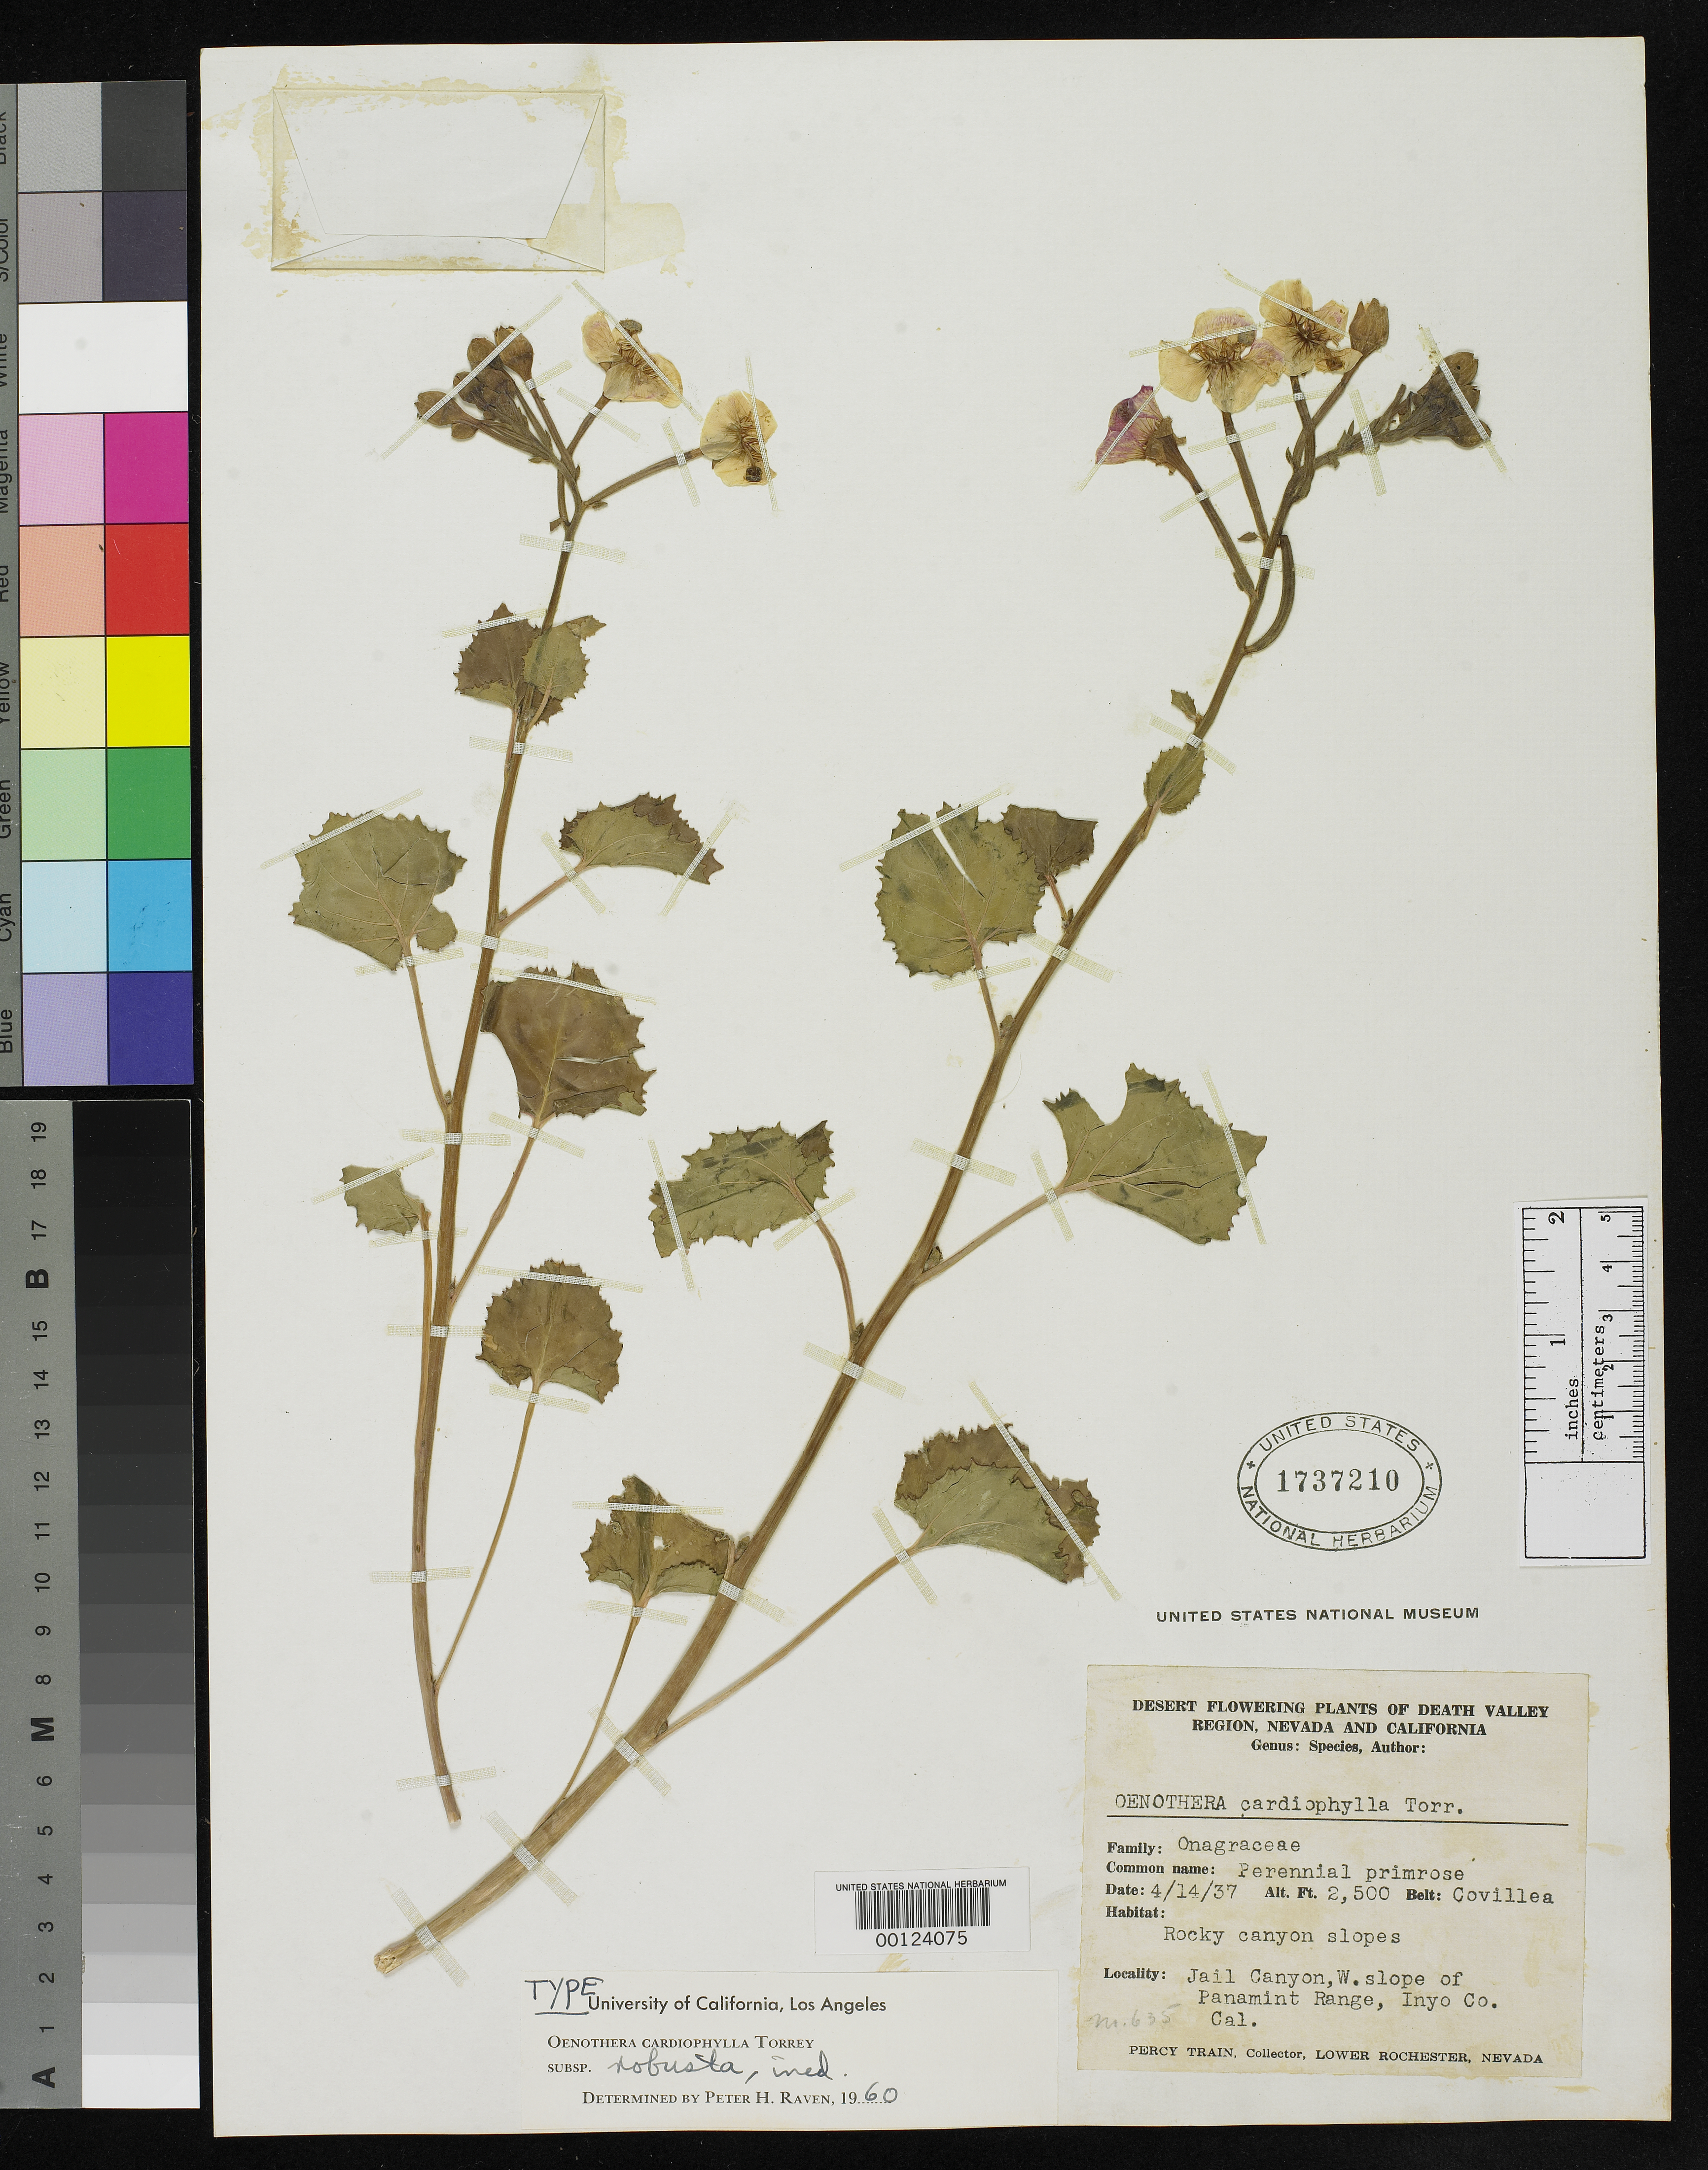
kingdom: Plantae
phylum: Tracheophyta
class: Magnoliopsida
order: Myrtales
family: Onagraceae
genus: Oenothera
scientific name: Oenothera cardiophylla subsp. robusta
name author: P.H. Raven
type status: Holotype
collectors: P. Train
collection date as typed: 14 Apr 1937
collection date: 1937-04-14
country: United States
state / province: California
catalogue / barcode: US 1737210